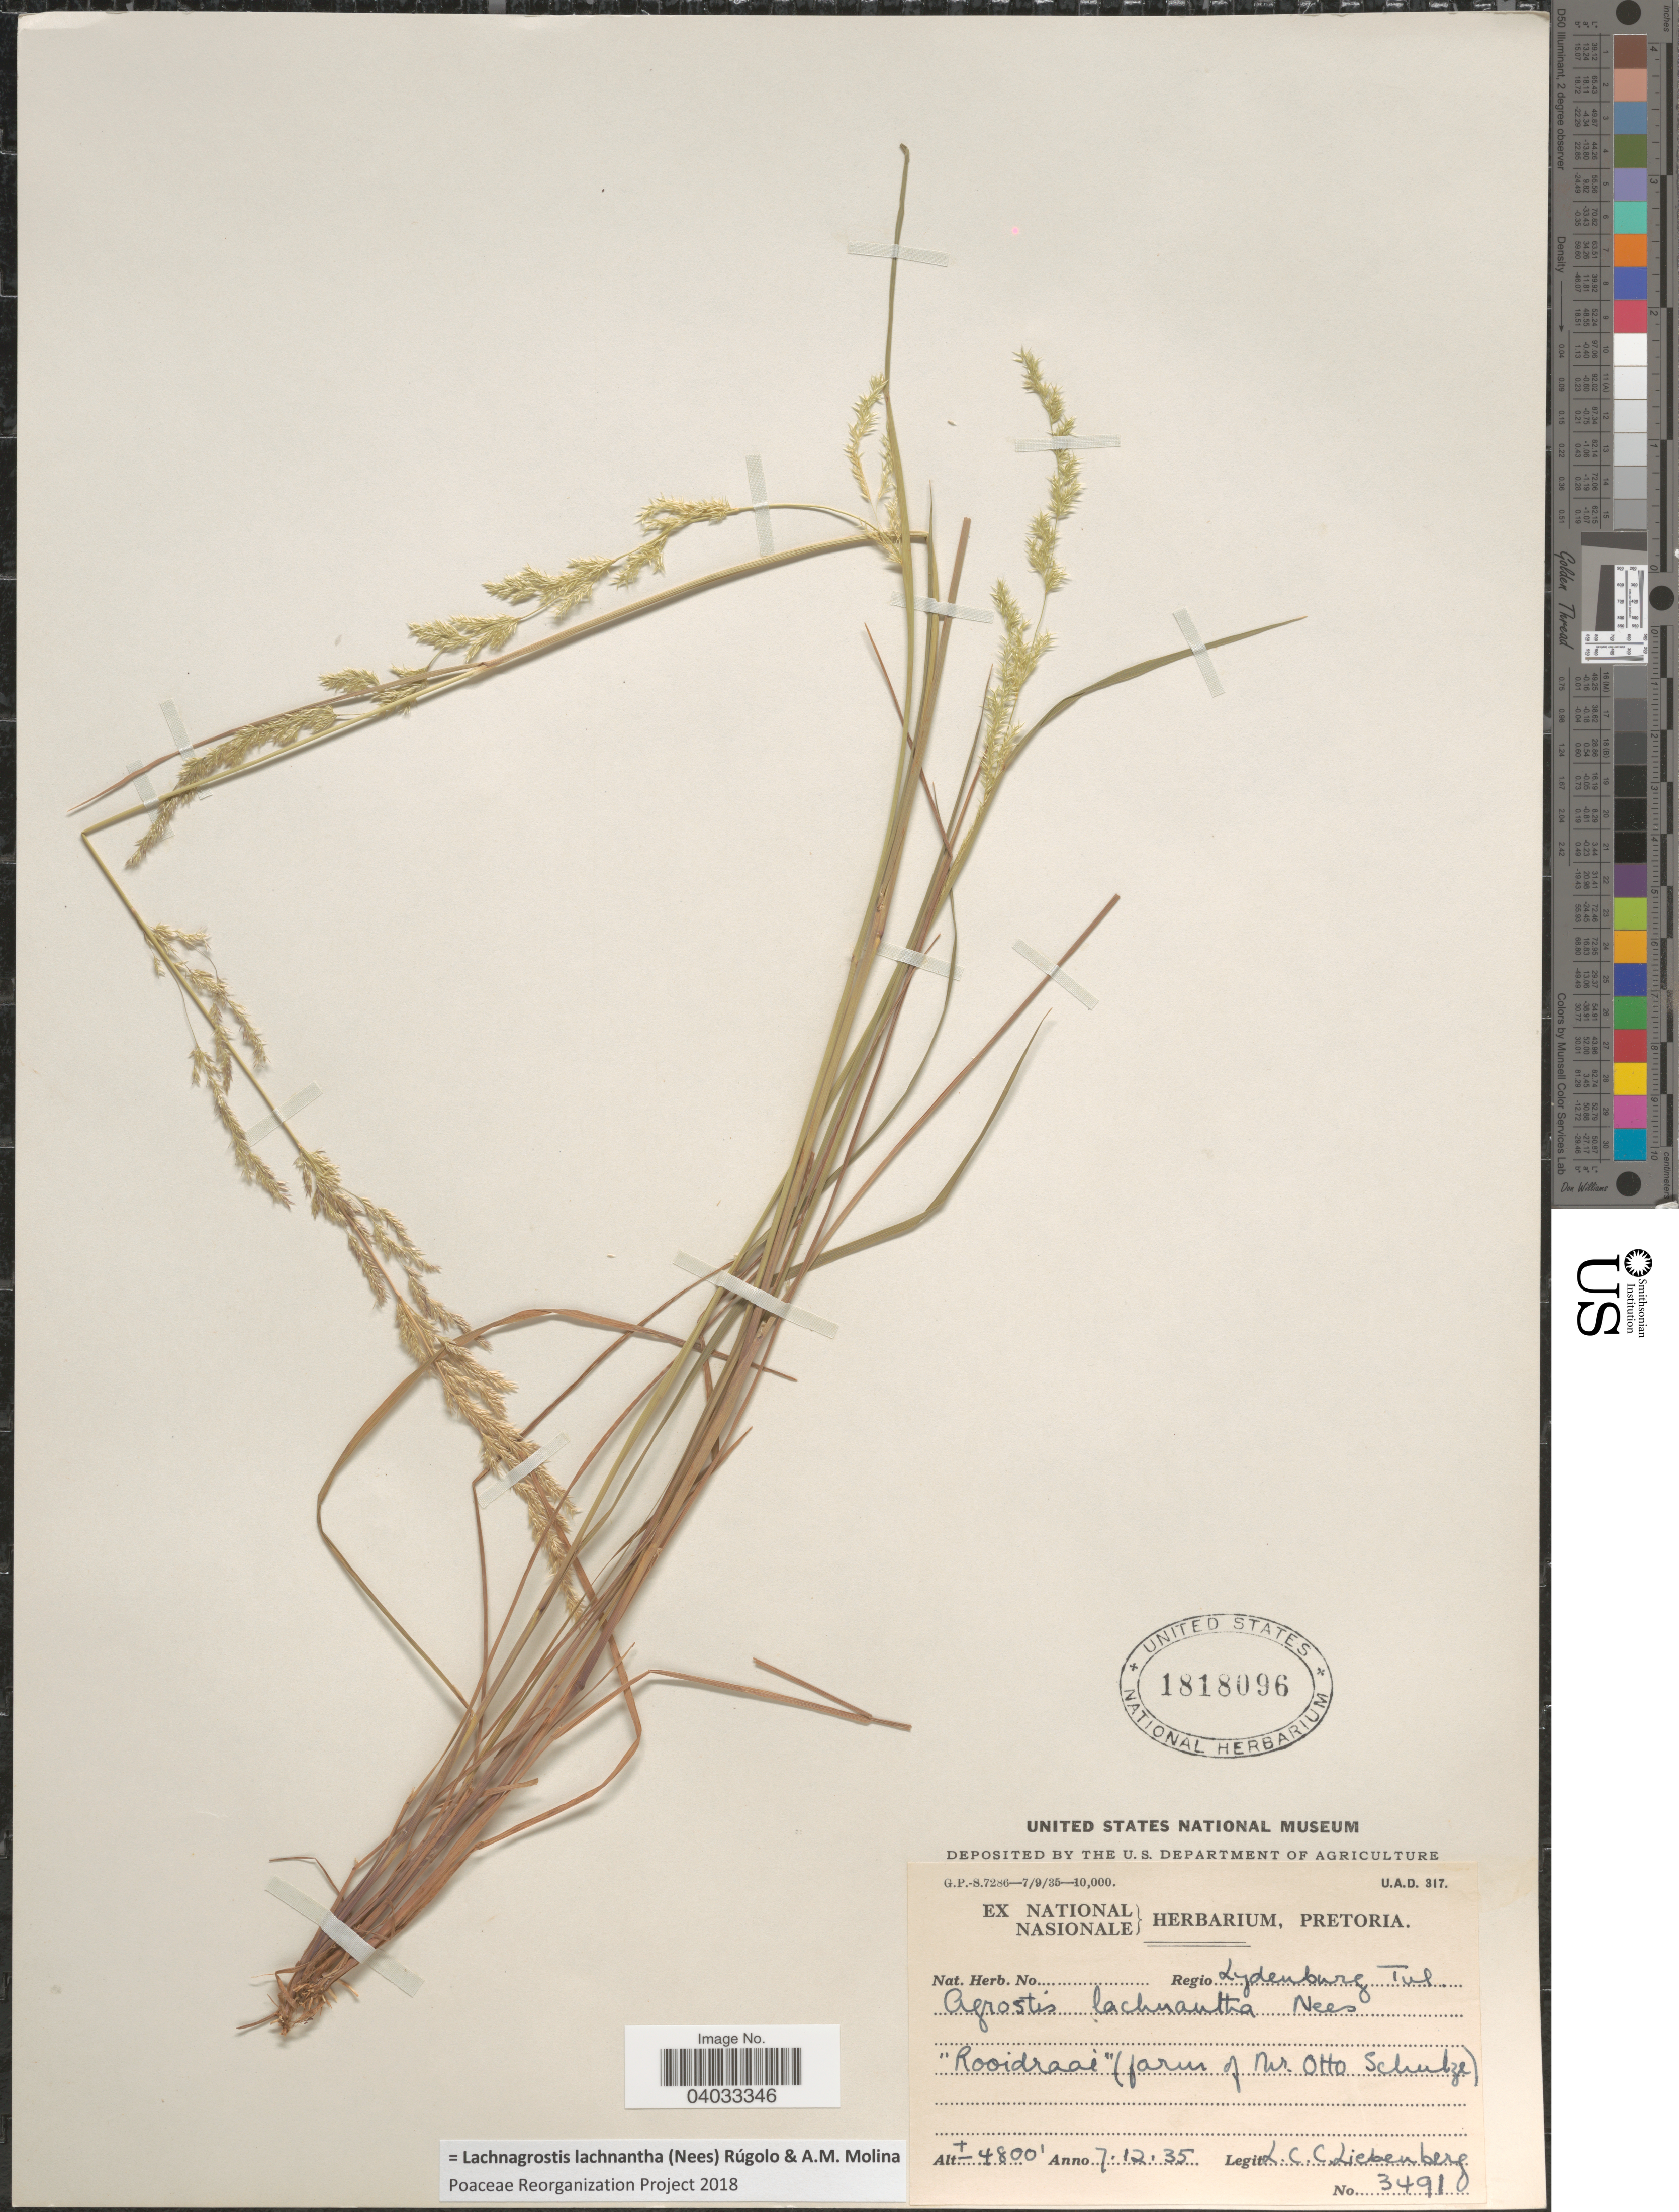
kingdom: Plantae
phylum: Tracheophyta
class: Liliopsida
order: Poales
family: Poaceae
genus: Lachnagrostis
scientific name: Lachnagrostis lachnantha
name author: (Nees) Rúgolo & A.M. Molina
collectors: L. Liebenberg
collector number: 3491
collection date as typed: Transcribed d/m/y: 7/12/35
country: South Africa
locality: Regio Lydenburg Tvl. "Rooidraai" (farm of Mr. Otto Schutze).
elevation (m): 1463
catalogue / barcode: US 1818096